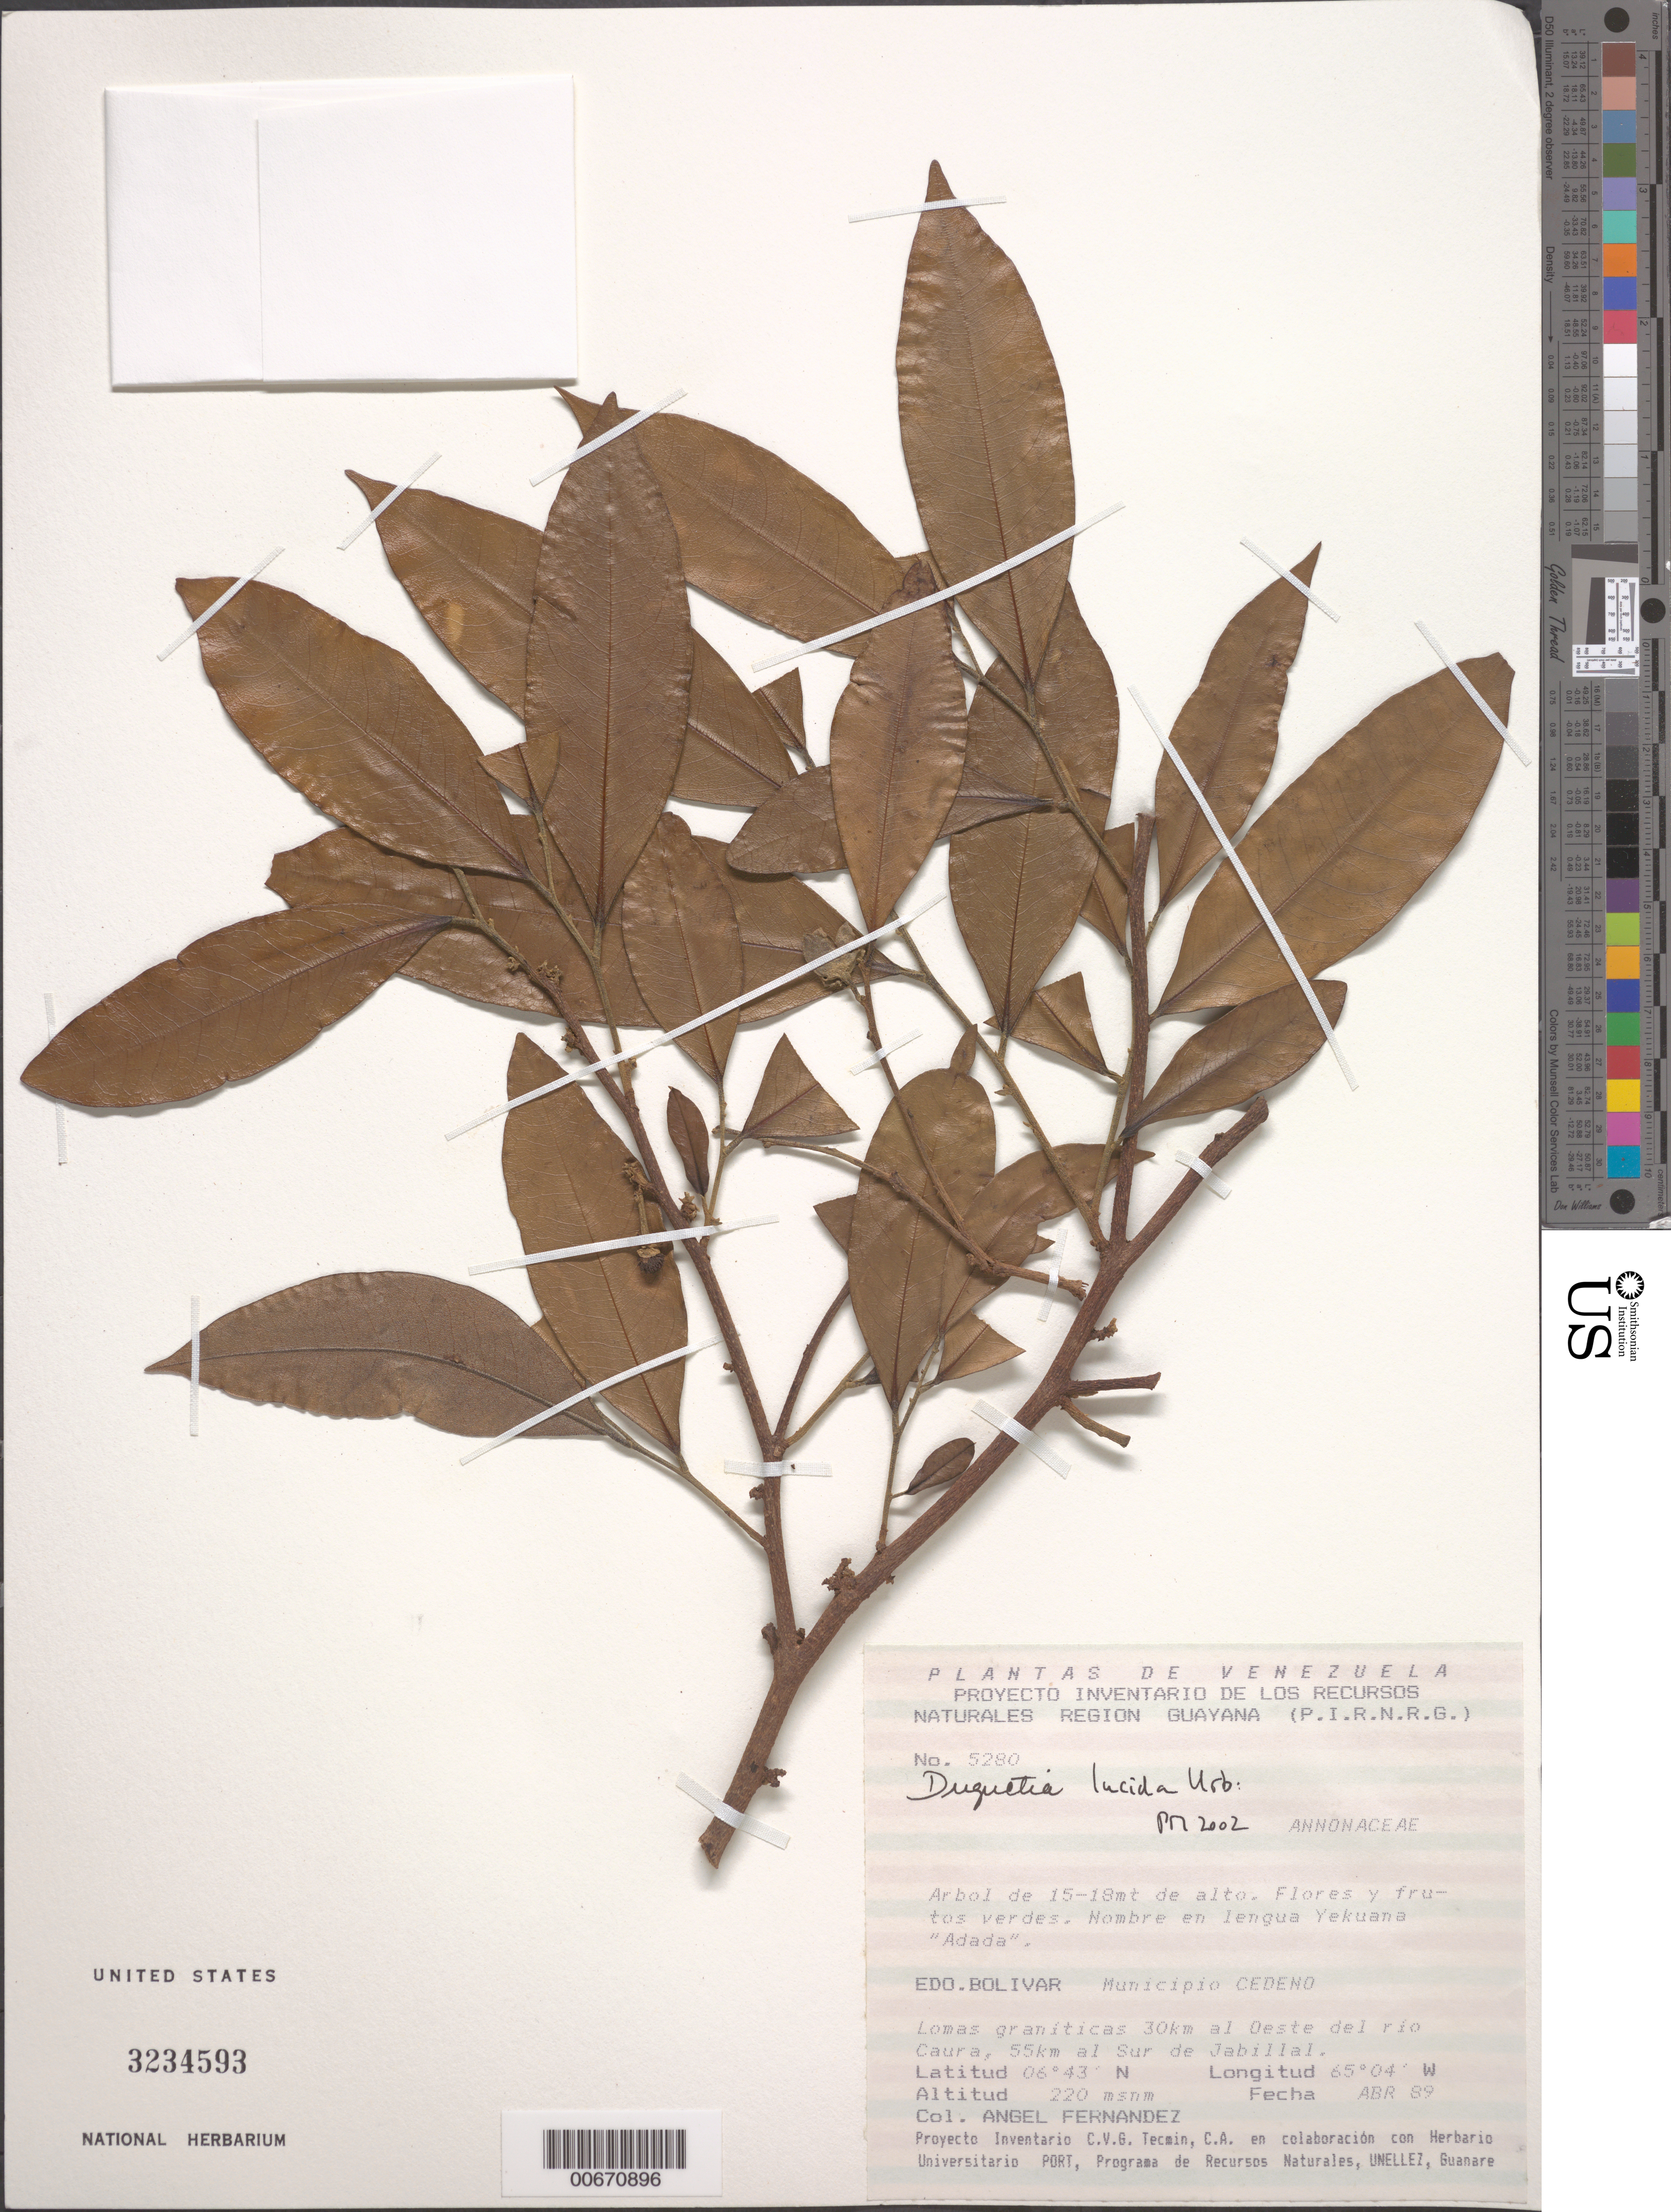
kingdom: Plantae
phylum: Tracheophyta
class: Magnoliopsida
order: Magnoliales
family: Annonaceae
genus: Duguetia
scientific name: Duguetia sp.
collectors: A. Fernández & E. Sanoja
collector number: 5280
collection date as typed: Apr-89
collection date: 1989-04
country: Venezuela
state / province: Bolívar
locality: Mun. Cedeño, 30 km al Oeste del Río Caura, 55 km al Sur de Jabillal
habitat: Granitic hills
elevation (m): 220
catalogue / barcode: US 3234593